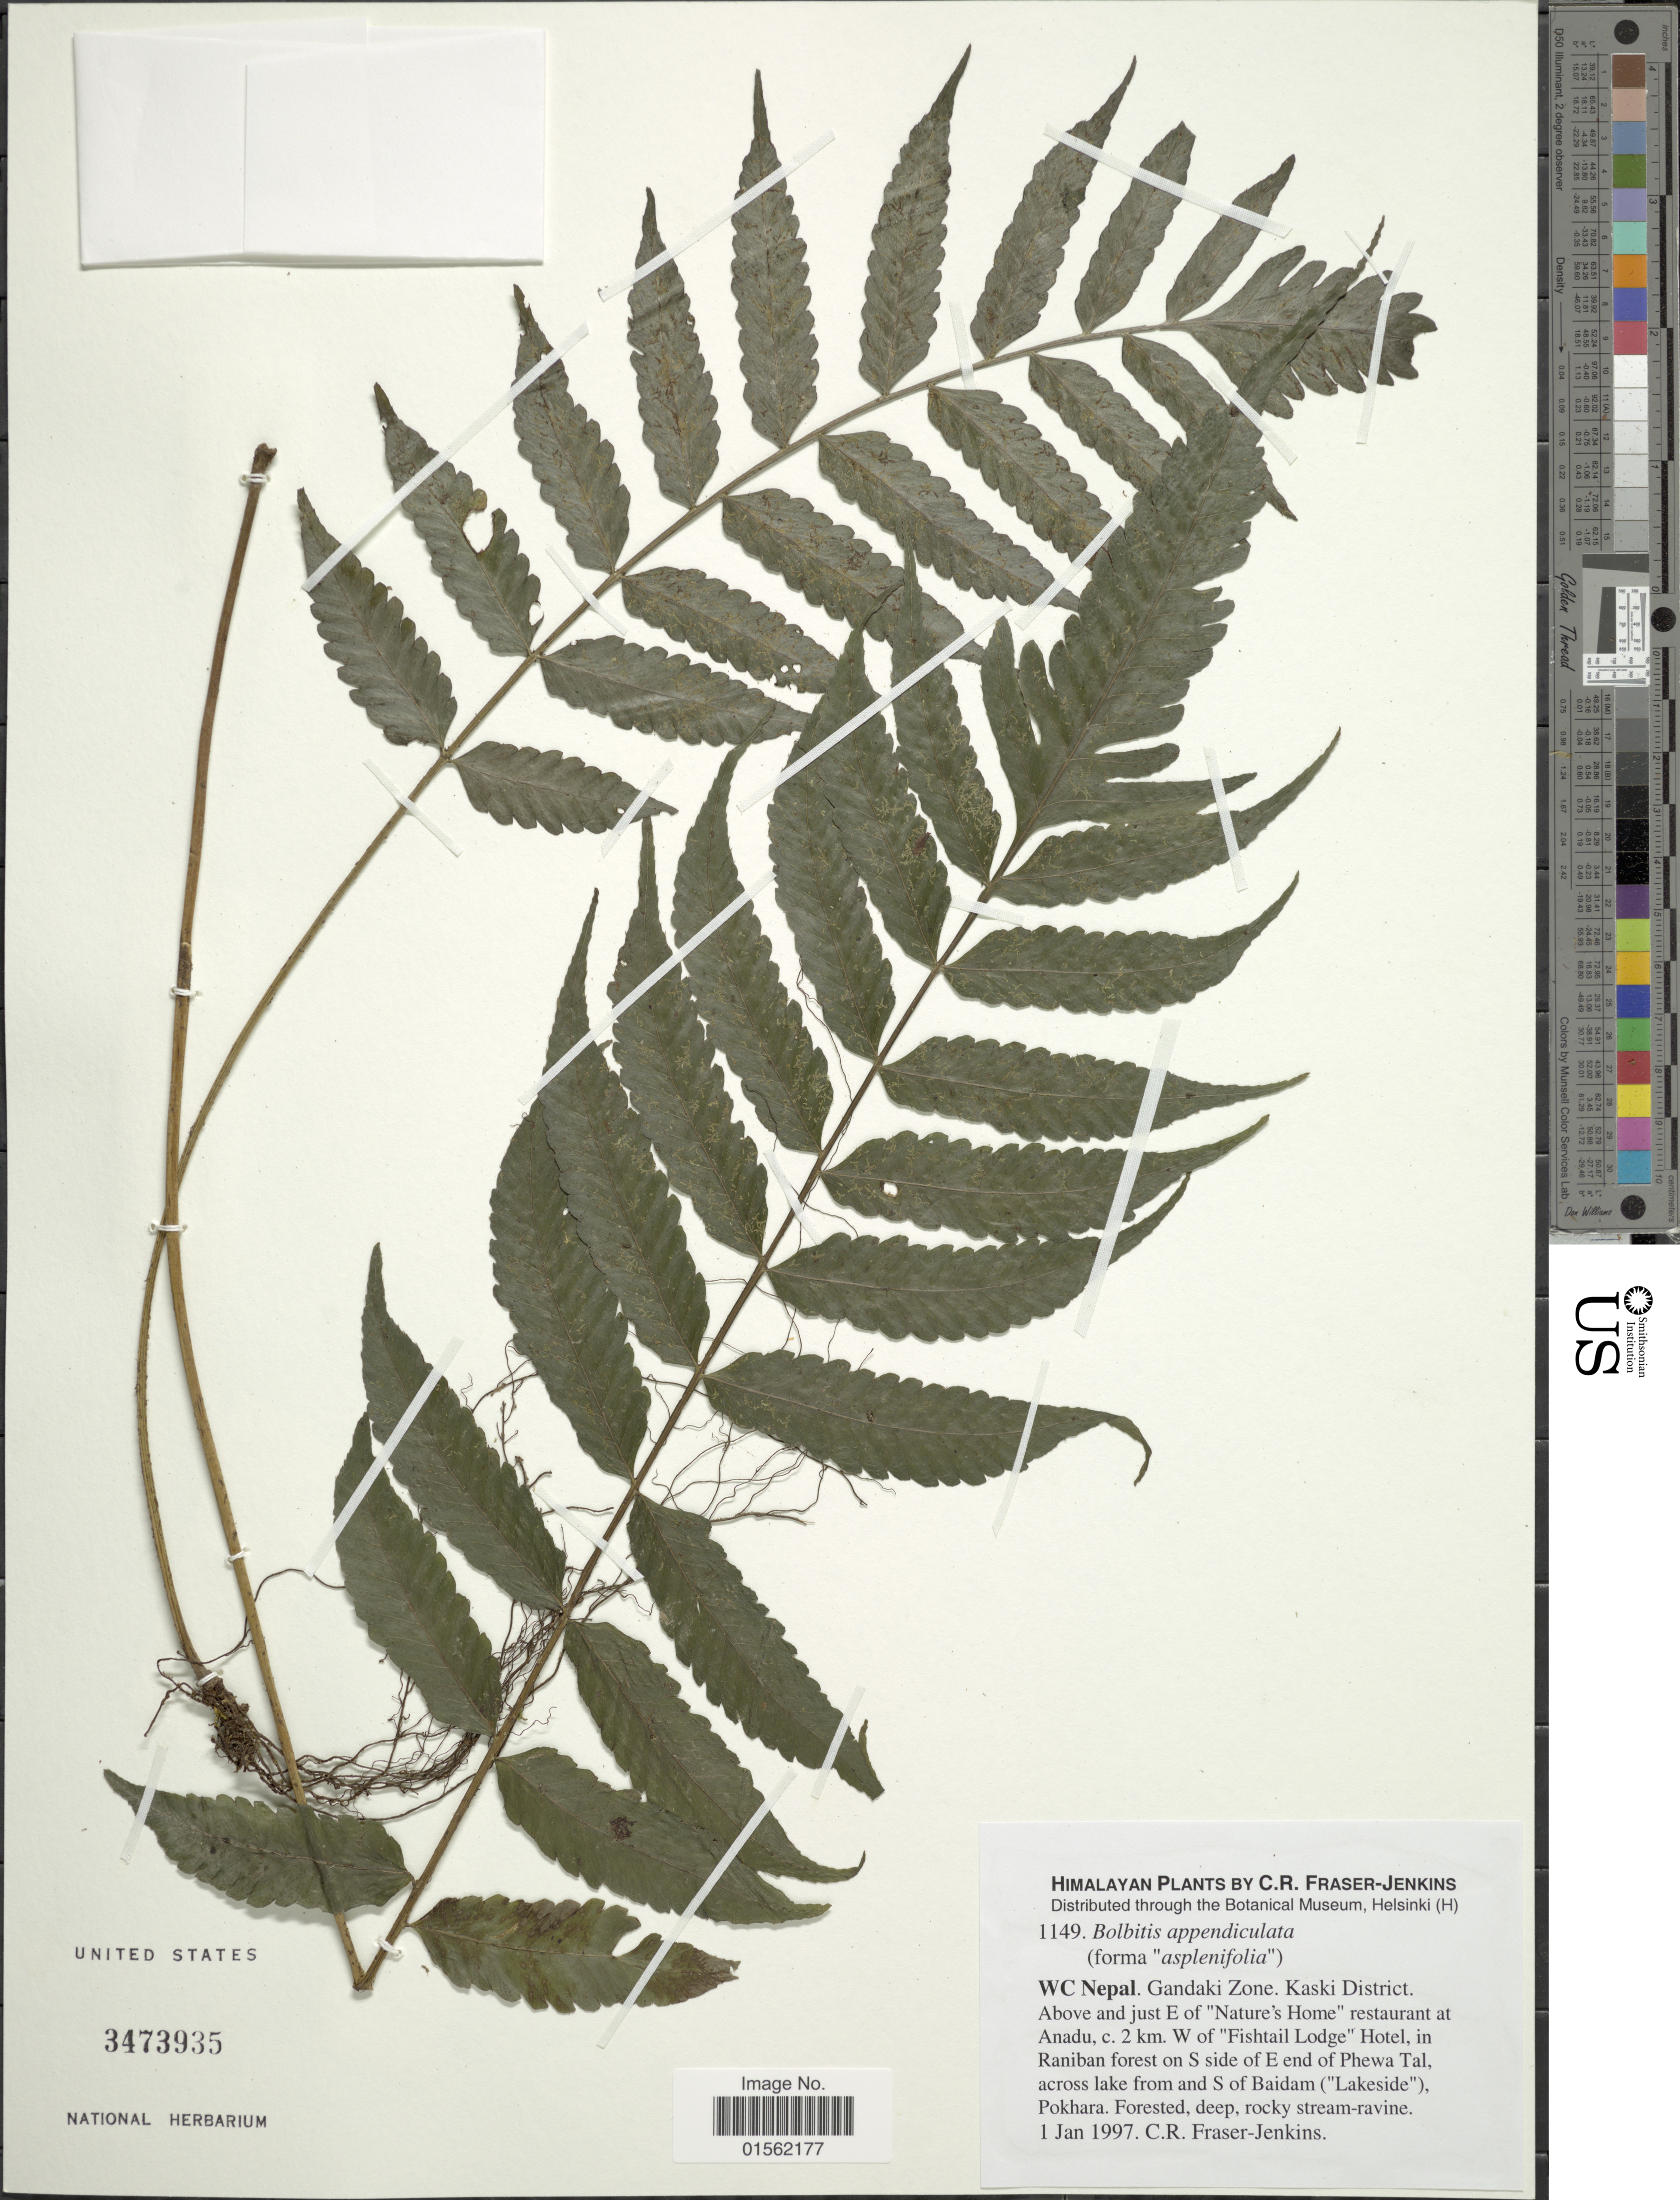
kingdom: Plantae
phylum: Tracheophyta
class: Polypodiopsida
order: Polypodiales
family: Dryopteridaceae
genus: Bolbitis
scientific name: Bolbitis appendiculata var. appendiculata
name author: (Willd.) K. Iwats.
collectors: C. R. Fraser-Jenkins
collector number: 1149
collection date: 1997-01-01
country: Nepal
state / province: Gandaki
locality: Himalaya, WC Nepal, Gandaki Zone, Khasi District, above and just E of "Nature's Home"restaurant at Anadu, c. 2 km. W of "Fishtail Lodge"Hotel, In Raniban forest on S side of E end of Ohewa Tal, across lake from and S of Baidam ("Lakeside"), Pokhara, forested, deep, rocky, stream-ravine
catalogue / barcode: US 3473935